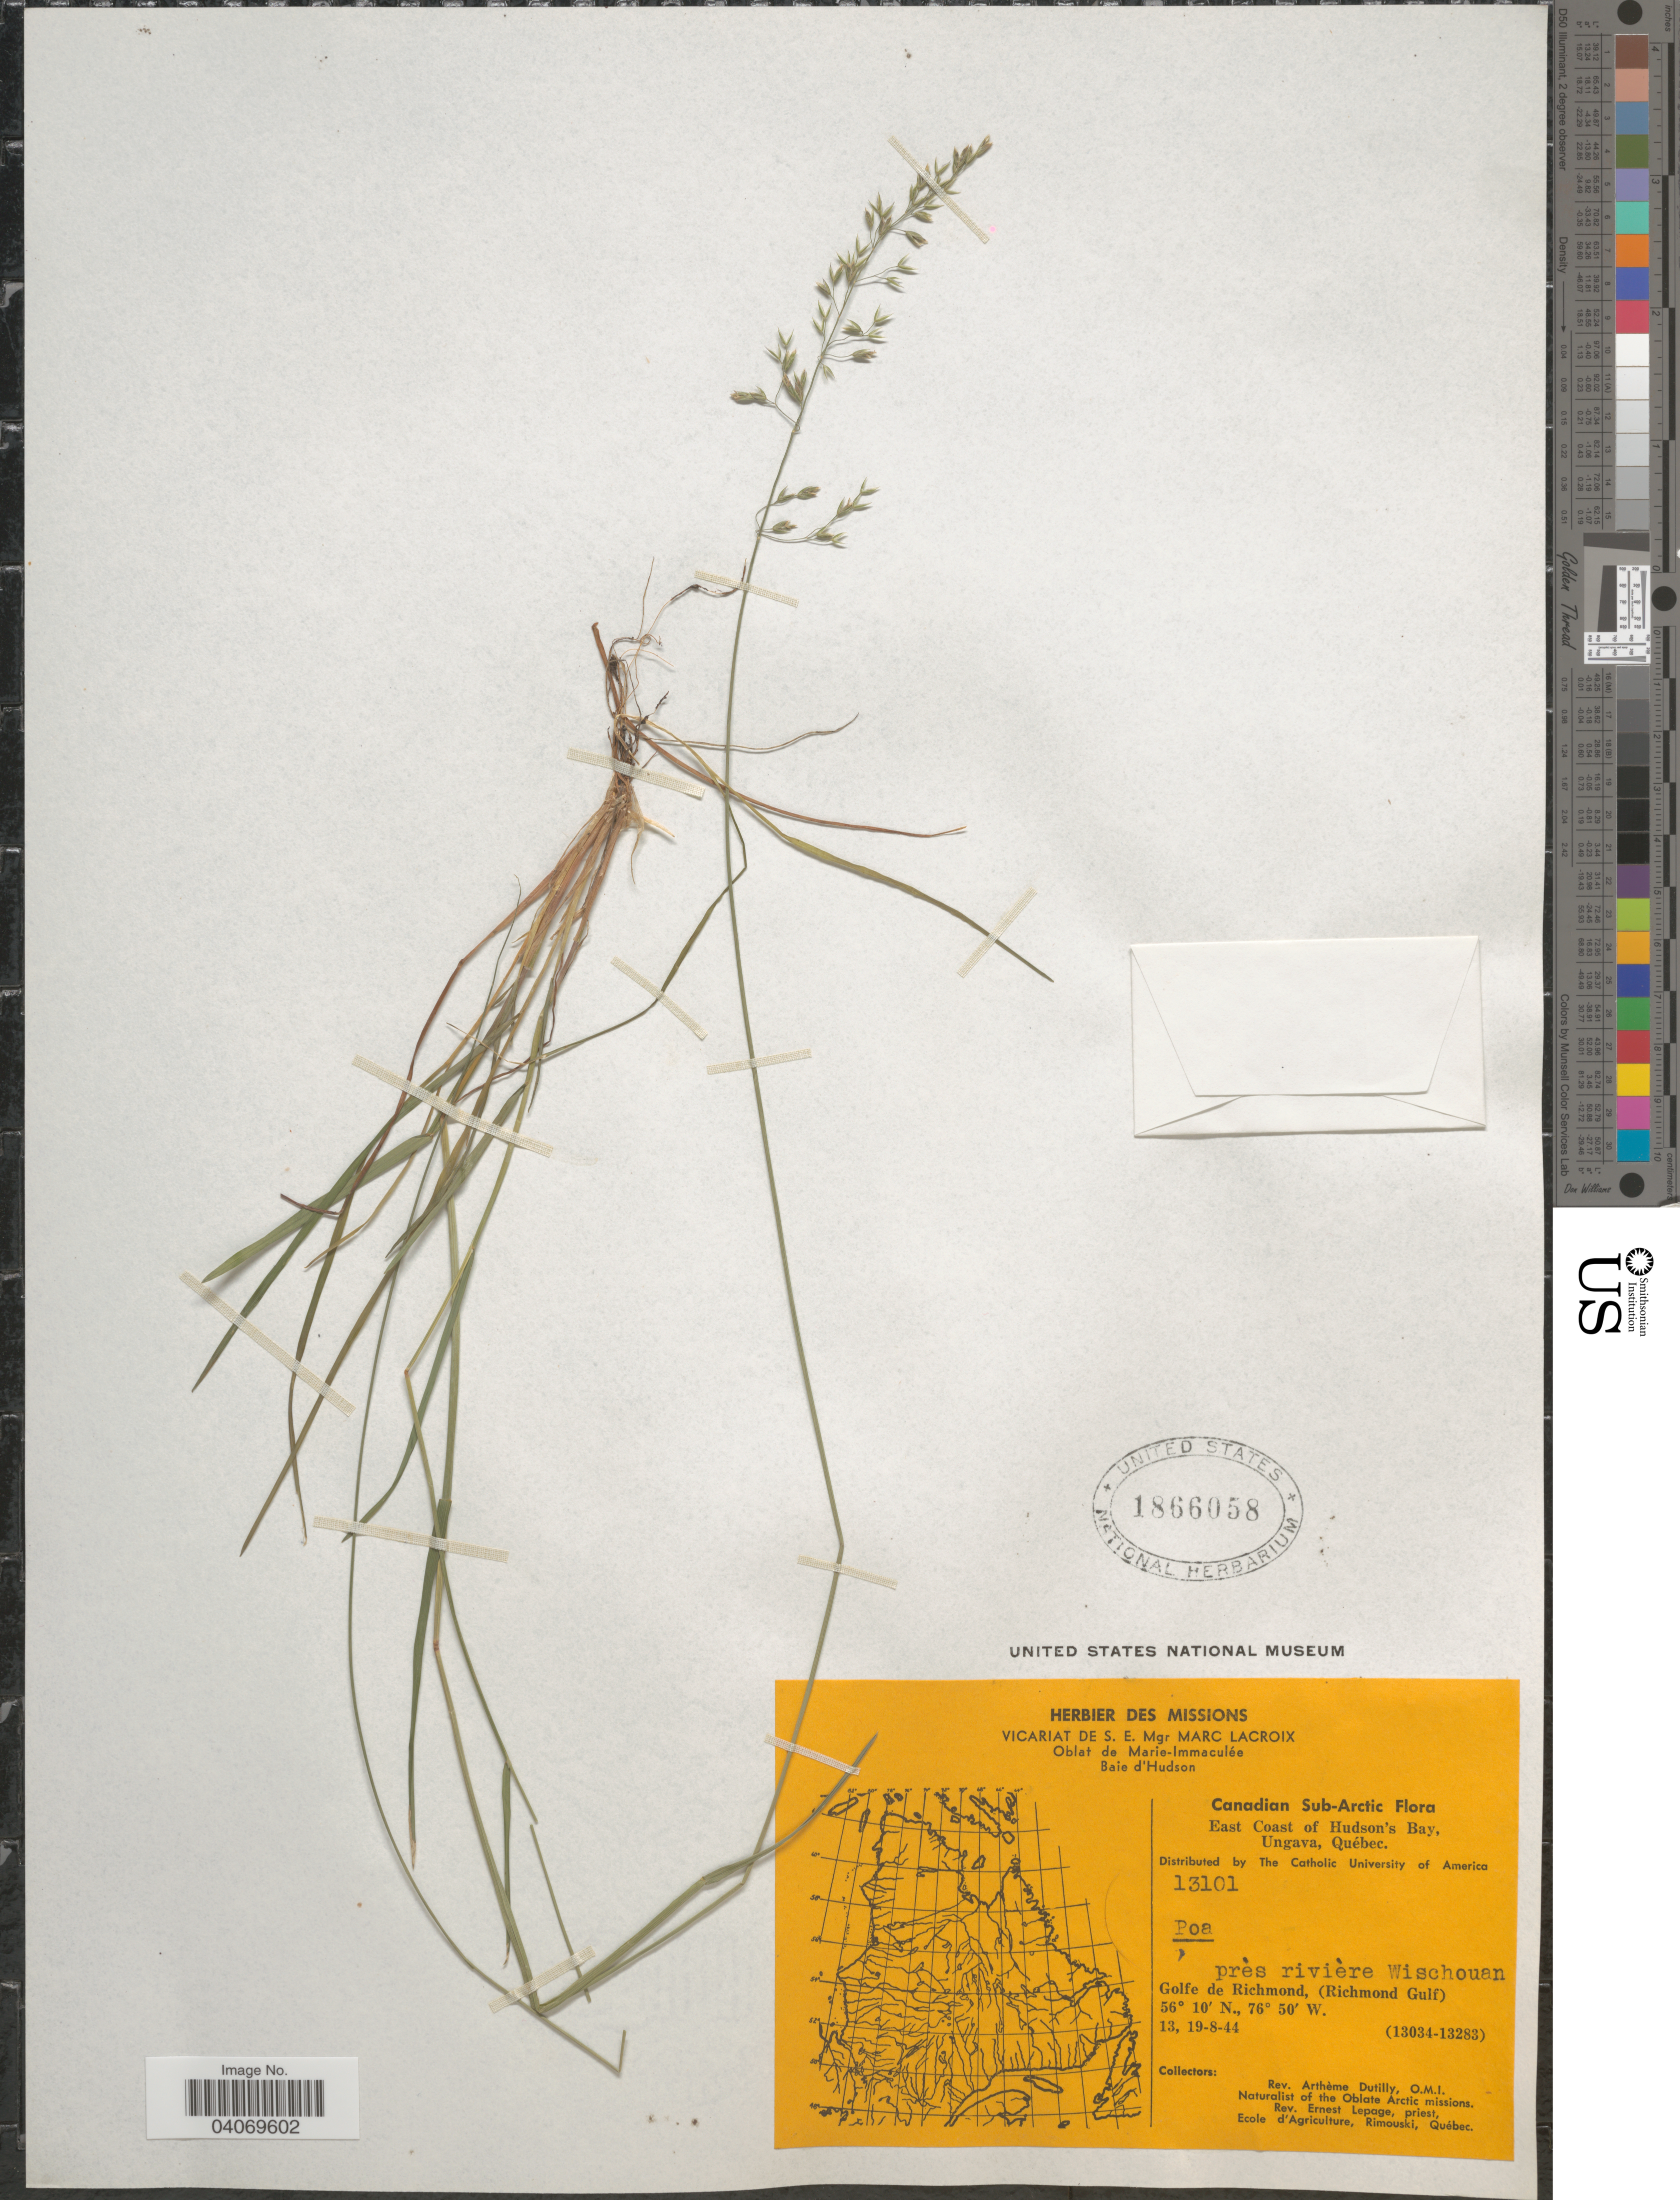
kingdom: Plantae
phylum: Tracheophyta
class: Liliopsida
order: Poales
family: Poaceae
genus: Poa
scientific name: Poa sp.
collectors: P. Dutilly & E. Lepage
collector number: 13101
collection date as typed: Transcribed d/m/y: 13/8/44 to 19/8/44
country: Canada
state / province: Quebec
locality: Herbier des Missions. Baie James [unsure placement]. Canadian Sub-Arctic. East Coast of Hudson's Bay, Ungava. Près rivière Wischouan. Golfe de Richmond, (Richmond Gulf). Naturalist of the Oblate Arctic missions.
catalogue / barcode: US 1866058